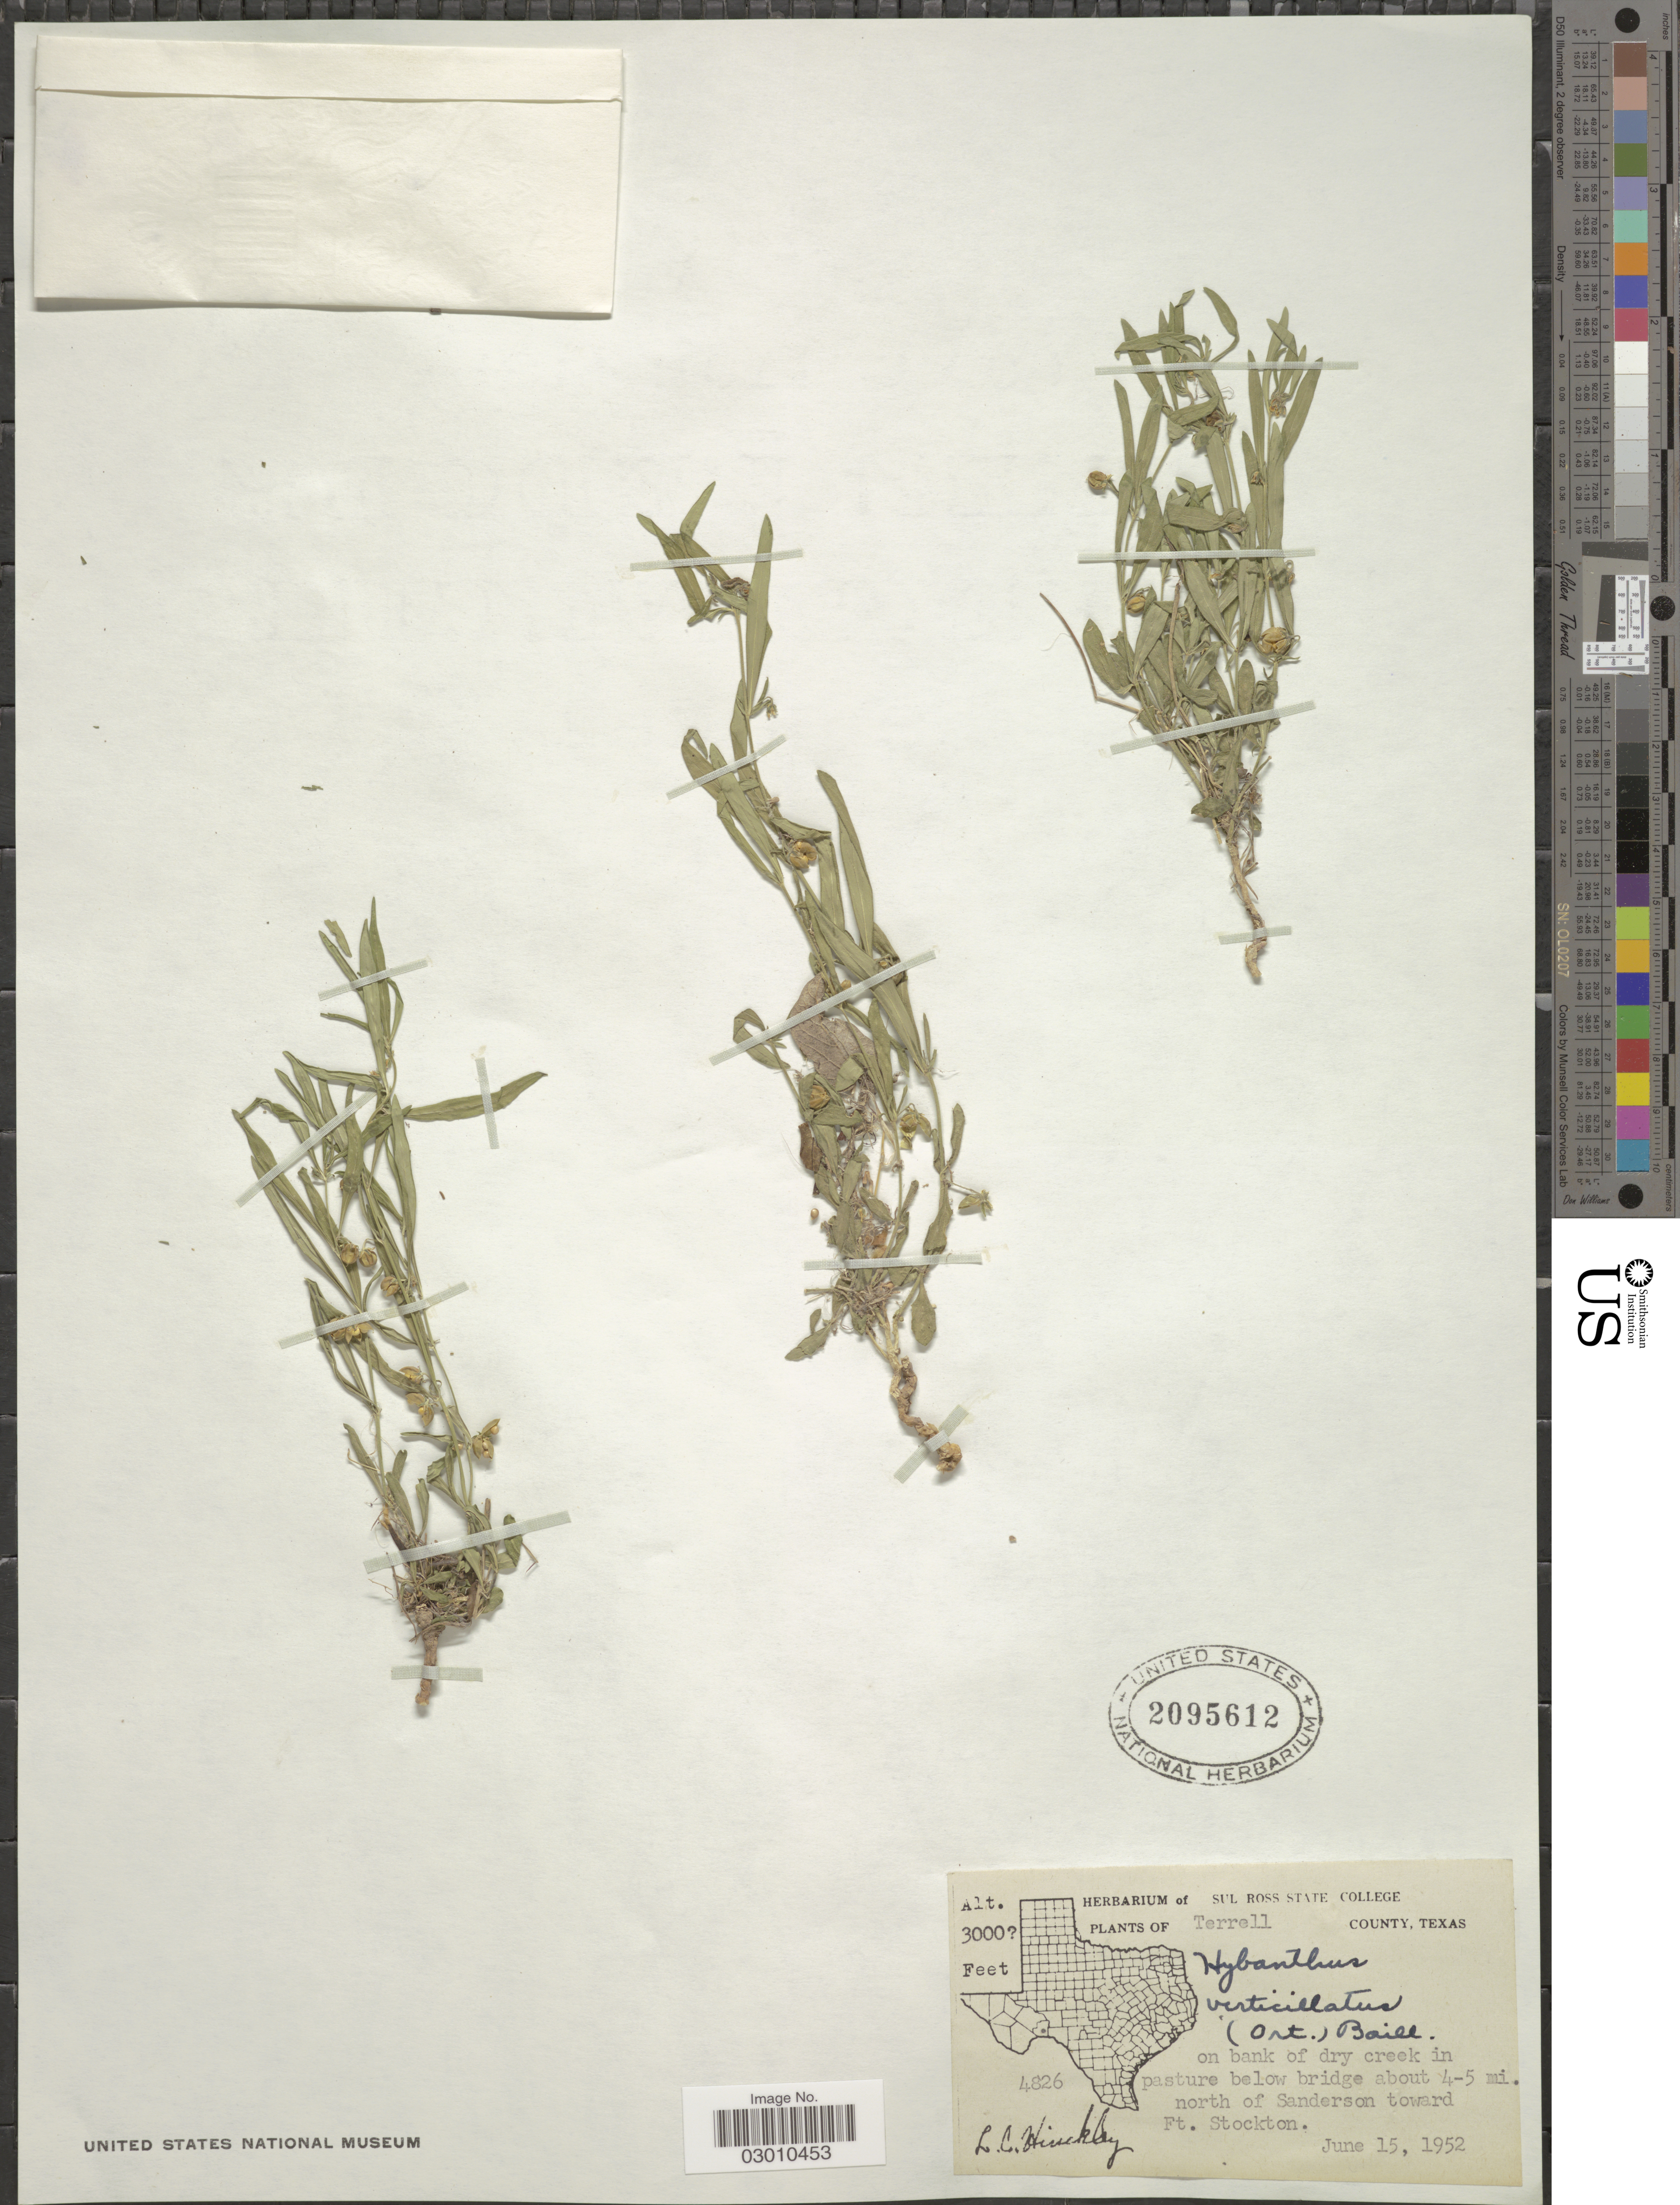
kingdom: Plantae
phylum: Tracheophyta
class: Magnoliopsida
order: Malpighiales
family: Violaceae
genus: Pombalia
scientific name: Pombalia verticillata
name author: (Ortega) Paula-Souza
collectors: L. Hinckley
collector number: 4826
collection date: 1952-06-15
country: United States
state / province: Texas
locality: Terrell County. On bank of dry creek in pasture below bridge about 4-5 mi. north of Sanderson toward Ft. Stockton.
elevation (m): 914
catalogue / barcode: US 2095612